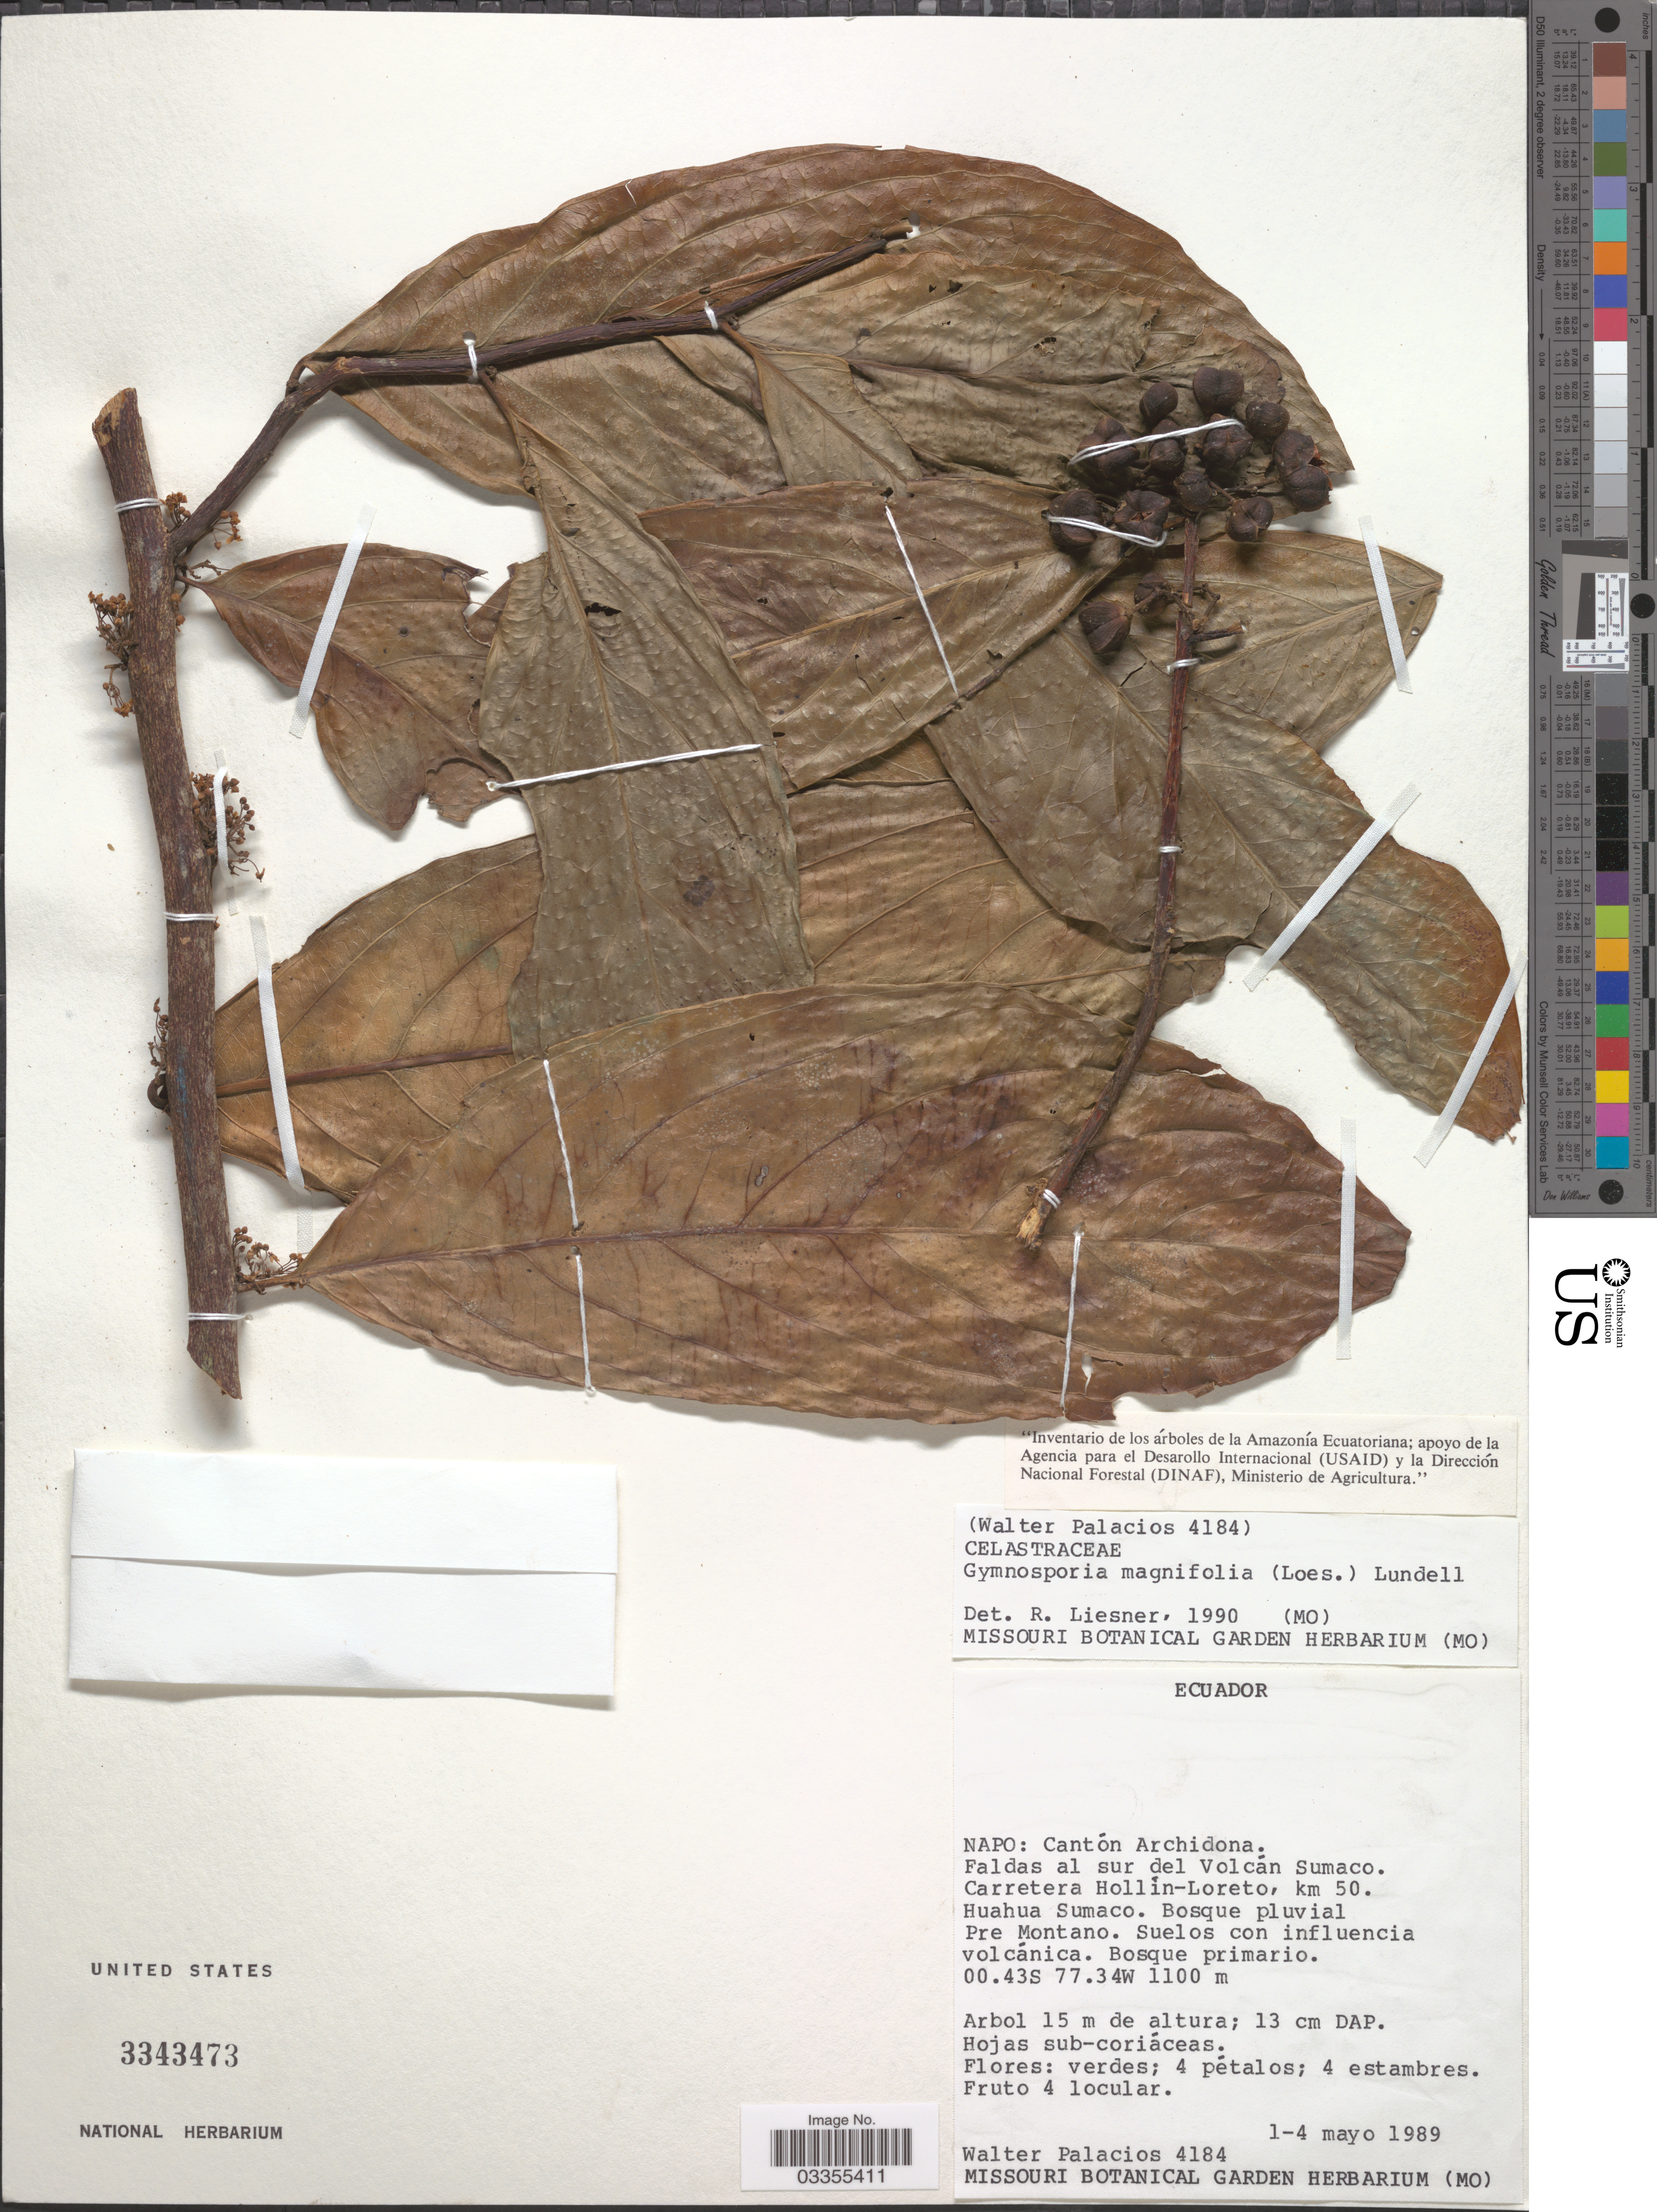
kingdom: Plantae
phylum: Tracheophyta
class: Magnoliopsida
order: Celastrales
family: Celastraceae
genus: Haydenoxylon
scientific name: Haydenoxylon urbanianum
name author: (Loes.) Simmons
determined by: Strong, M. T., (US), Smithsonian Institution - National Museum of Natural History (UNITED STATES)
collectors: W. Palacios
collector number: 4184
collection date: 1989-05-01/1989-05-04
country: Ecuador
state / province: Napo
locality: Cantón Archidona. Faldas al sur del Volcán Sumaco. Carretera Hollín-Loreto, km 50. Huahua Sumaco.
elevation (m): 1100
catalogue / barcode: US 3343473